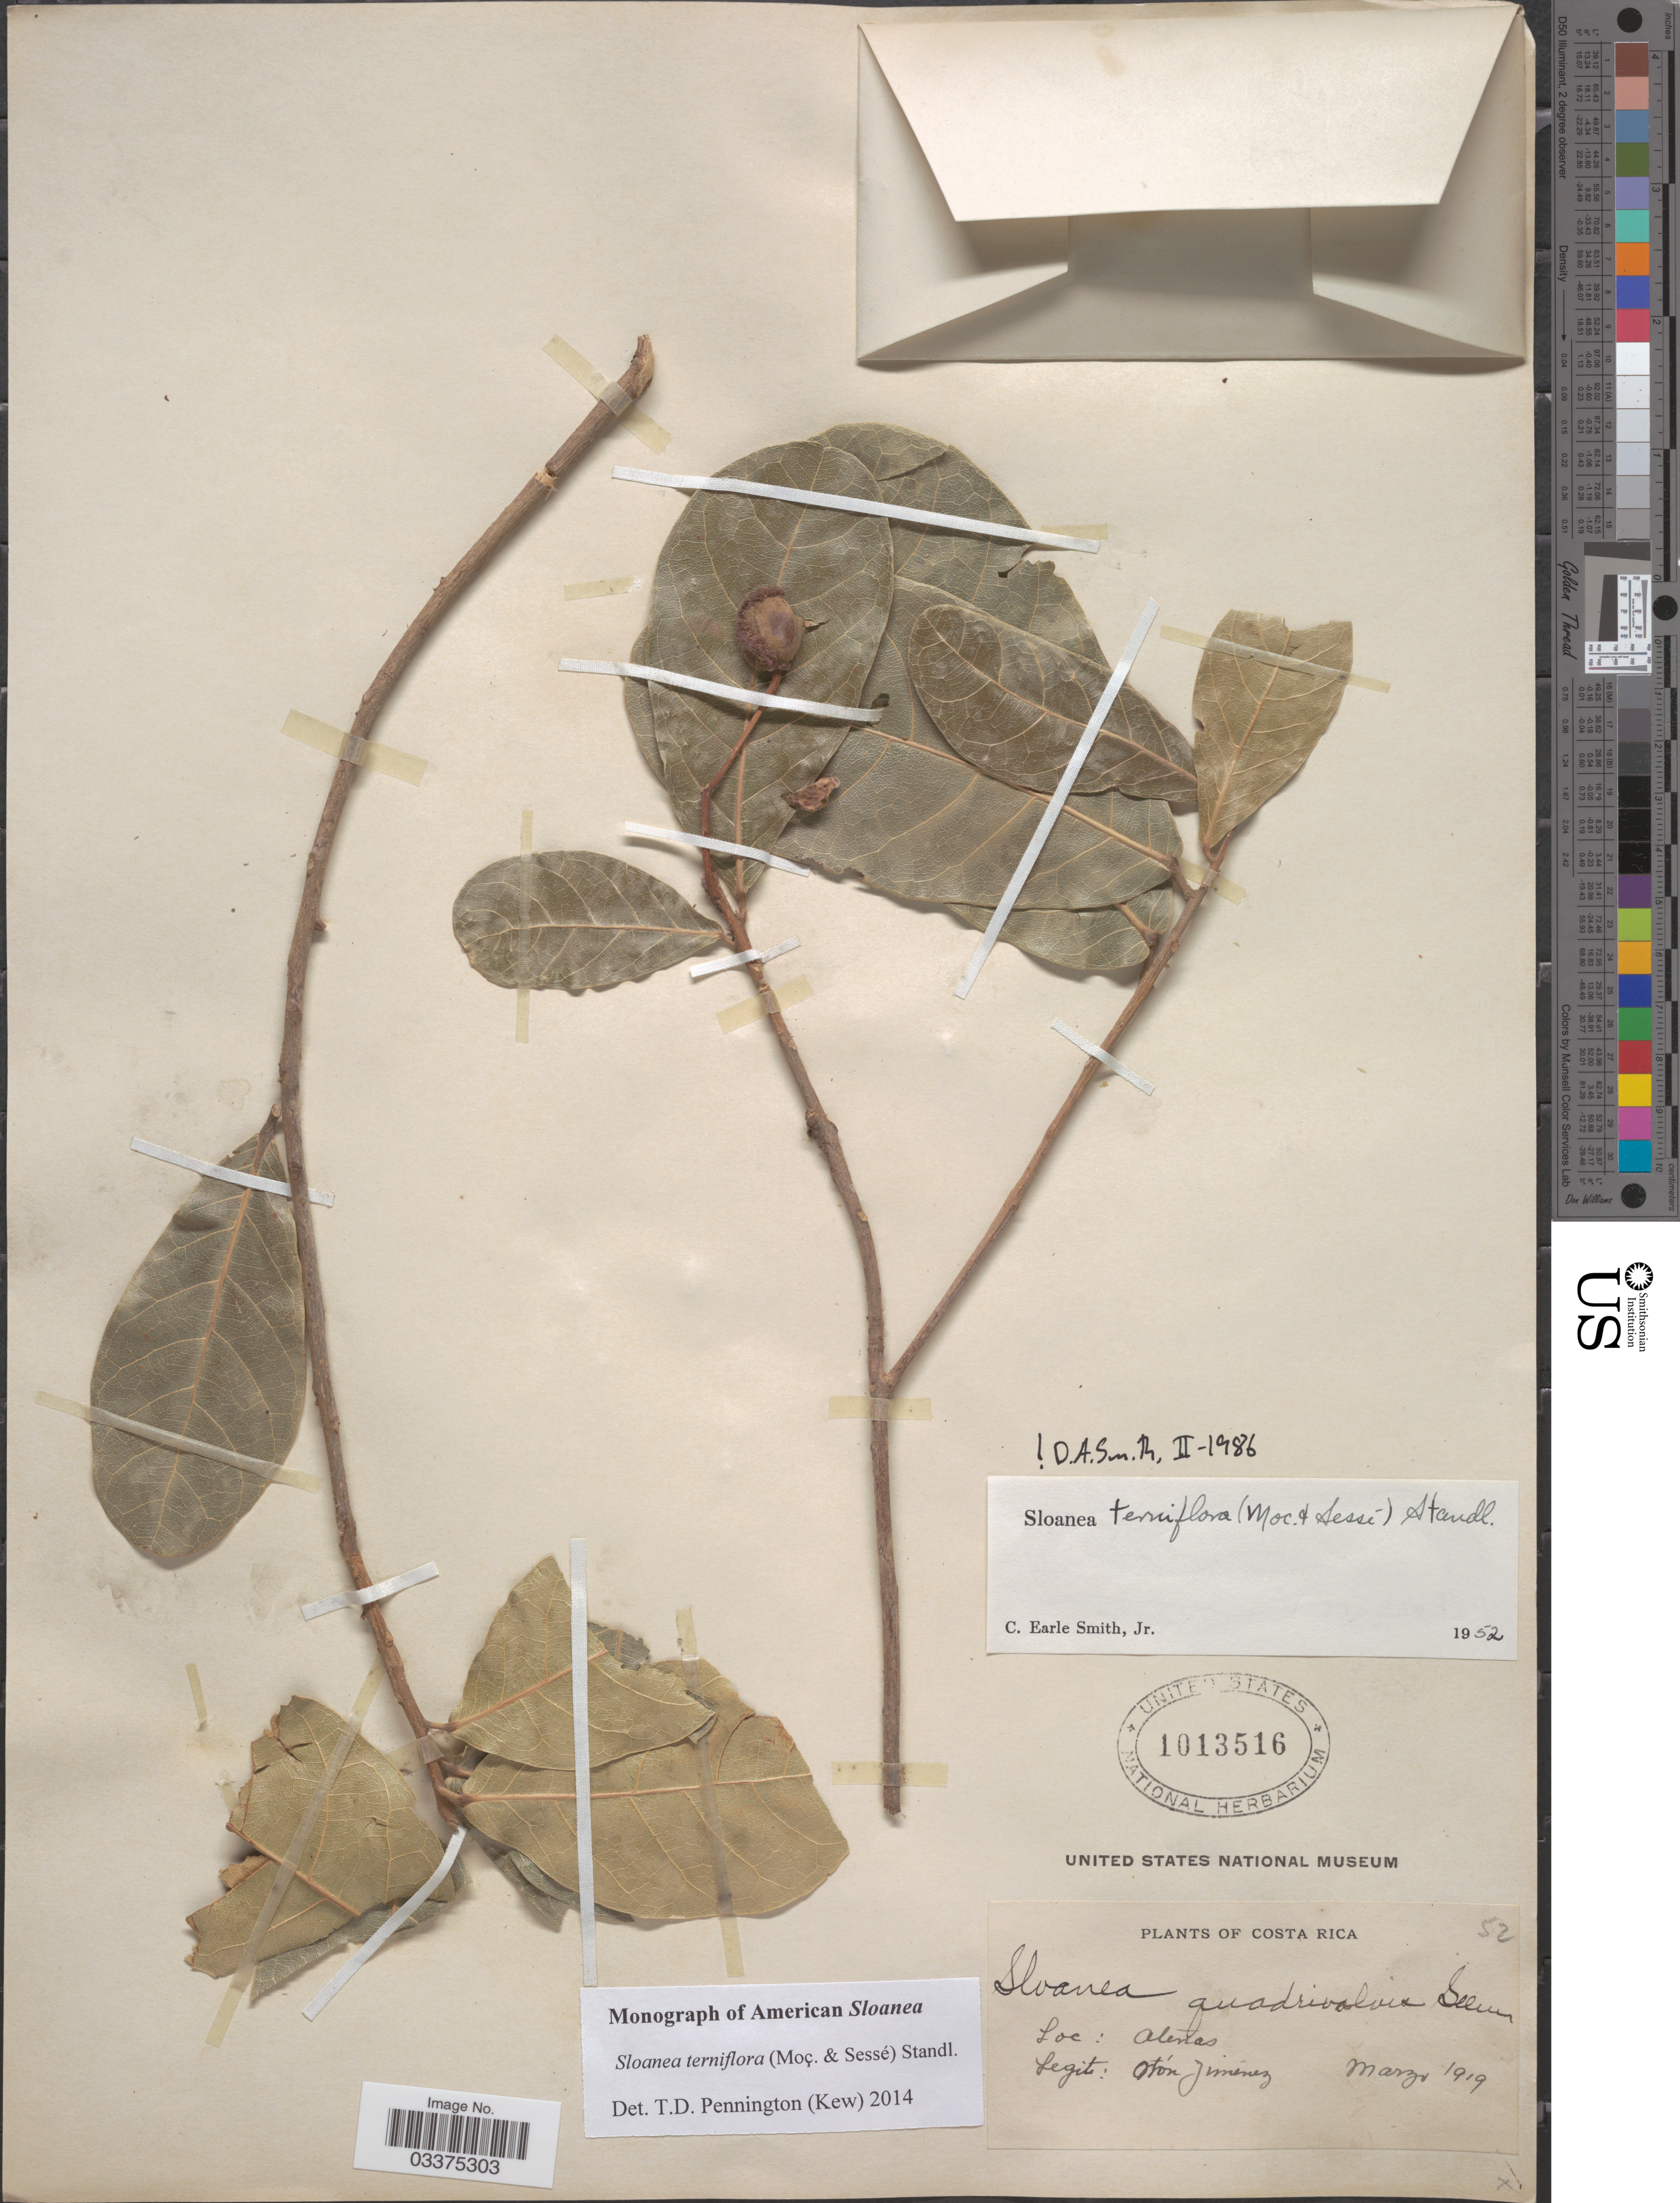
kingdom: Plantae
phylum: Tracheophyta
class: Magnoliopsida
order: Oxalidales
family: Elaeocarpaceae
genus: Sloanea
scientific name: Sloanea terniflora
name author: (Moc. & Sessé ex DC.) Standl.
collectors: O. Jimenez L.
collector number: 52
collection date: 1919-03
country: Costa Rica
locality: Atenas.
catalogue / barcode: US 1013516